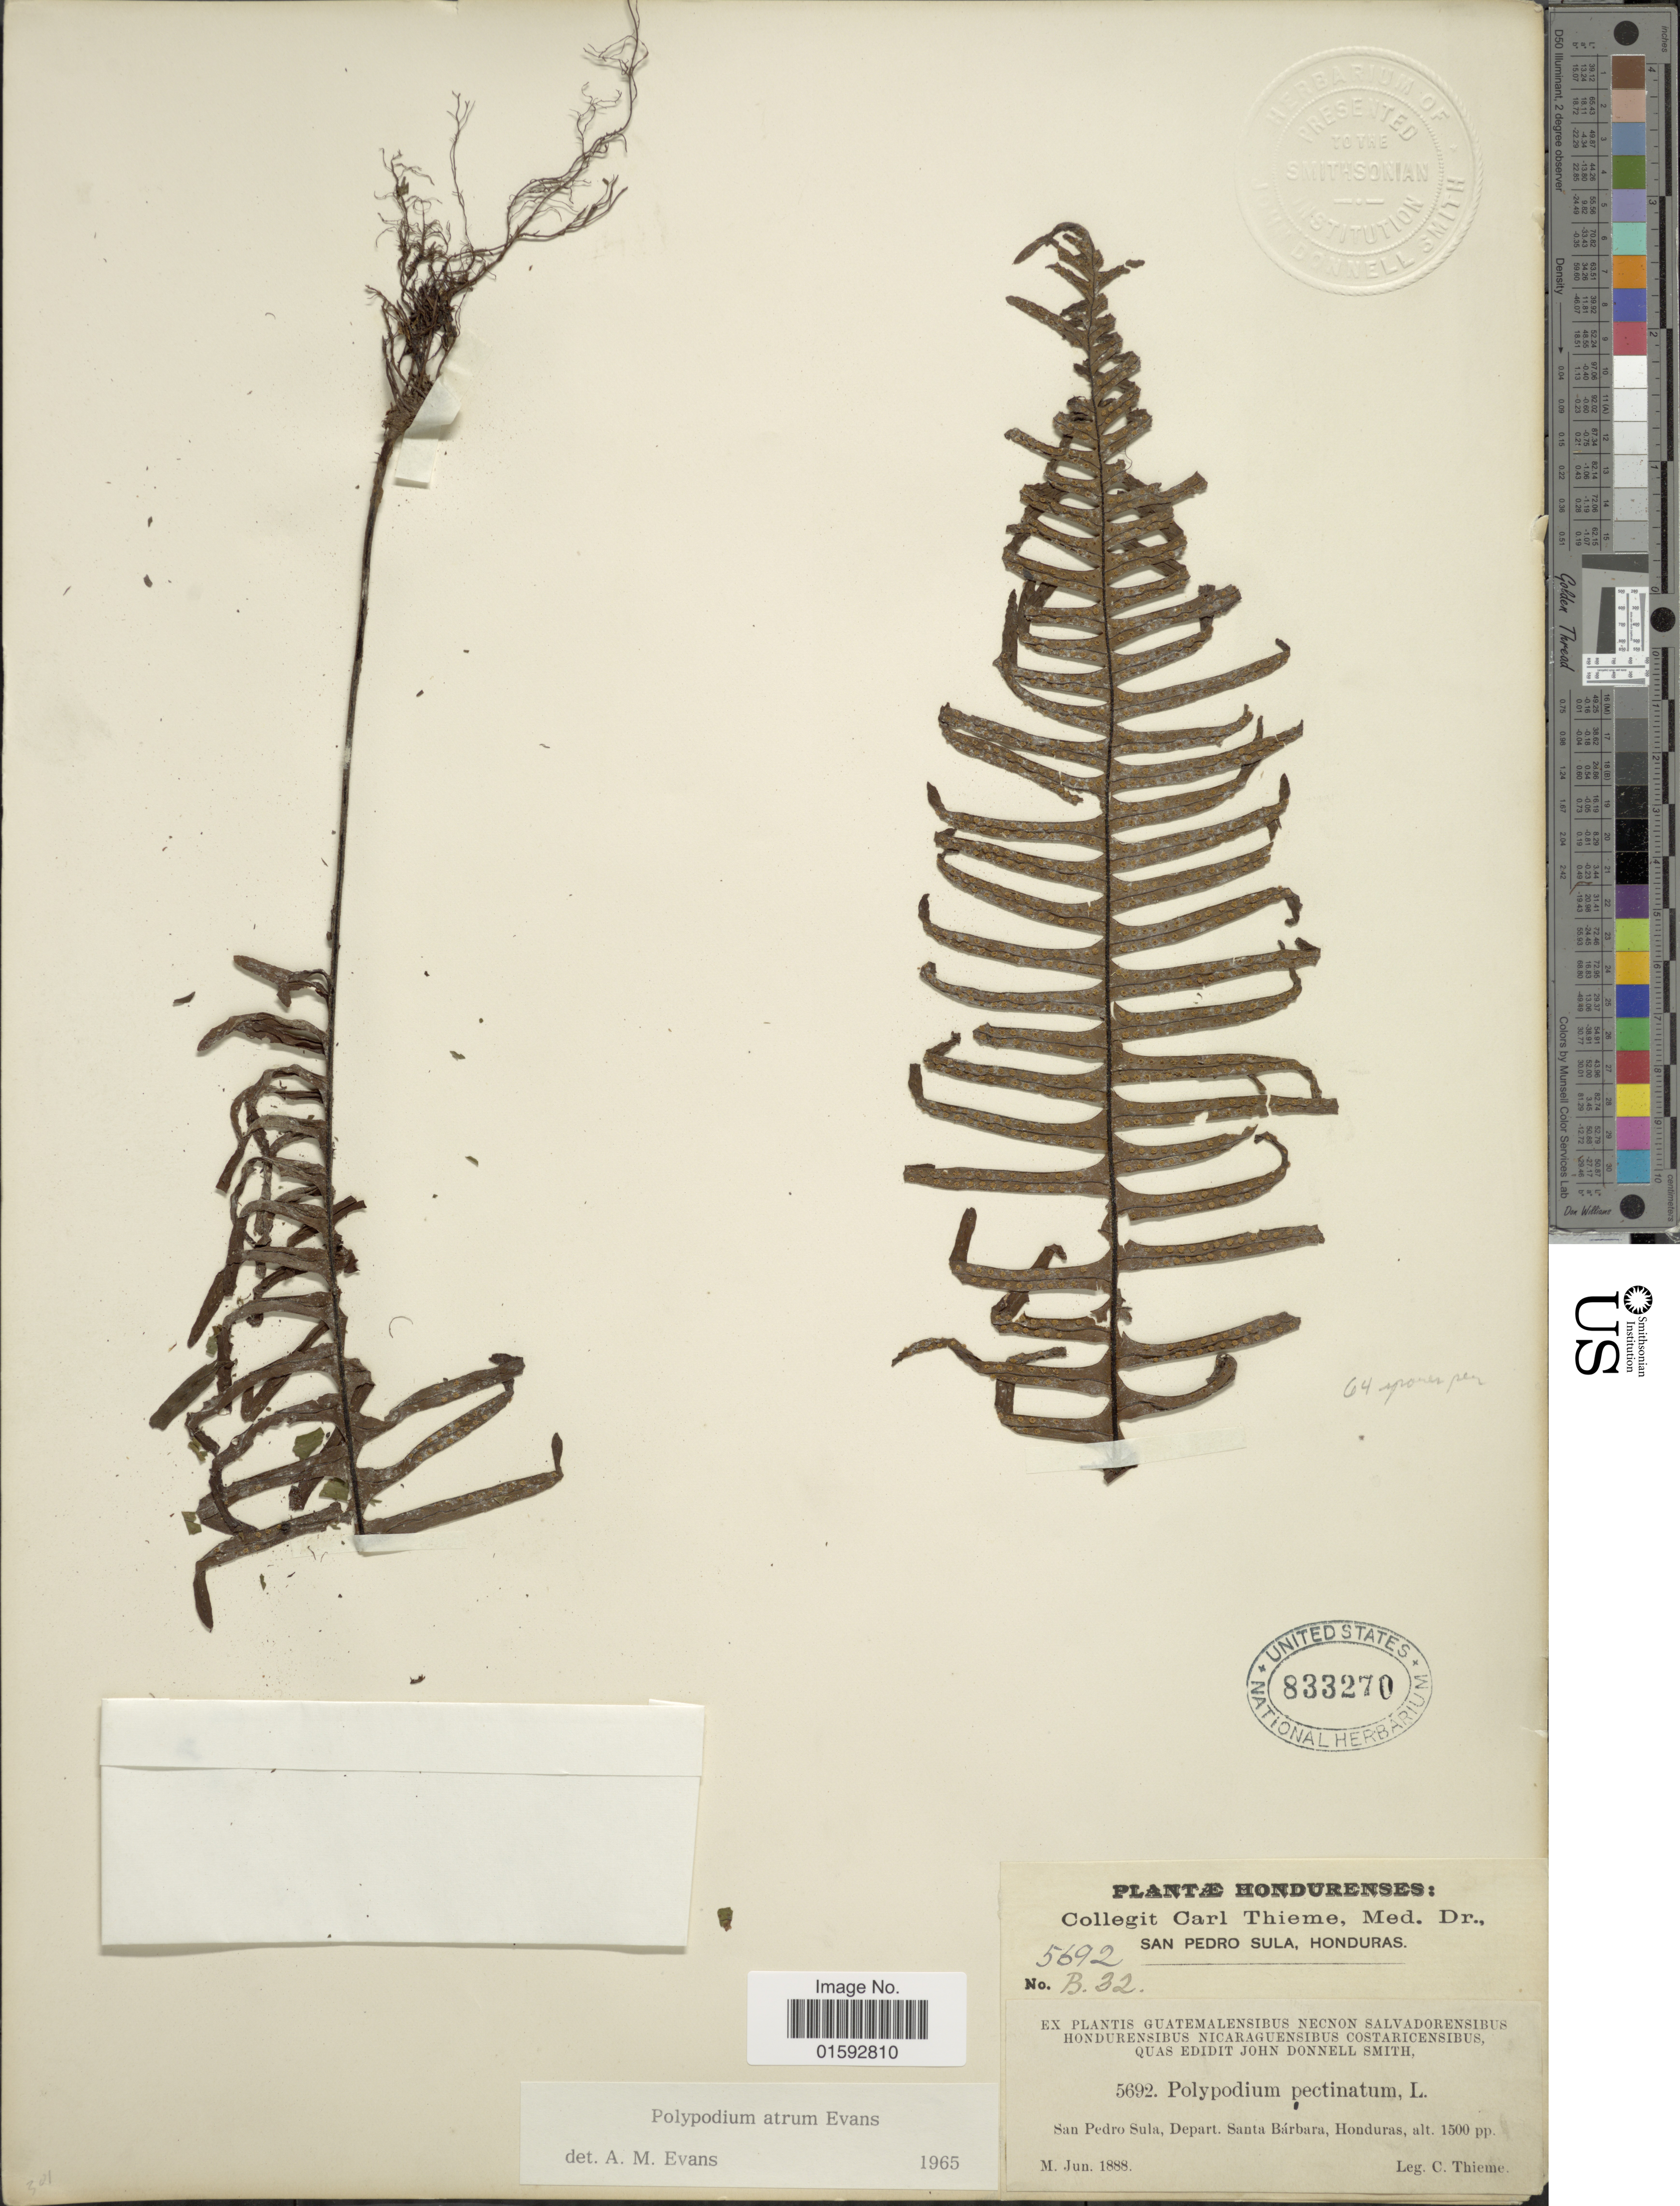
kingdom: Plantae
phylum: Tracheophyta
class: Polypodiopsida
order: Polypodiales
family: Polypodiaceae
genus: Pecluma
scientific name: Pecluma atra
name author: (Rosenst.) M.G. Price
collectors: C. Thieme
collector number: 5692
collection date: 1888-06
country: Honduras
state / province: Santa Bárbara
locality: San Pedro Sula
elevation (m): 457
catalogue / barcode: US 833270